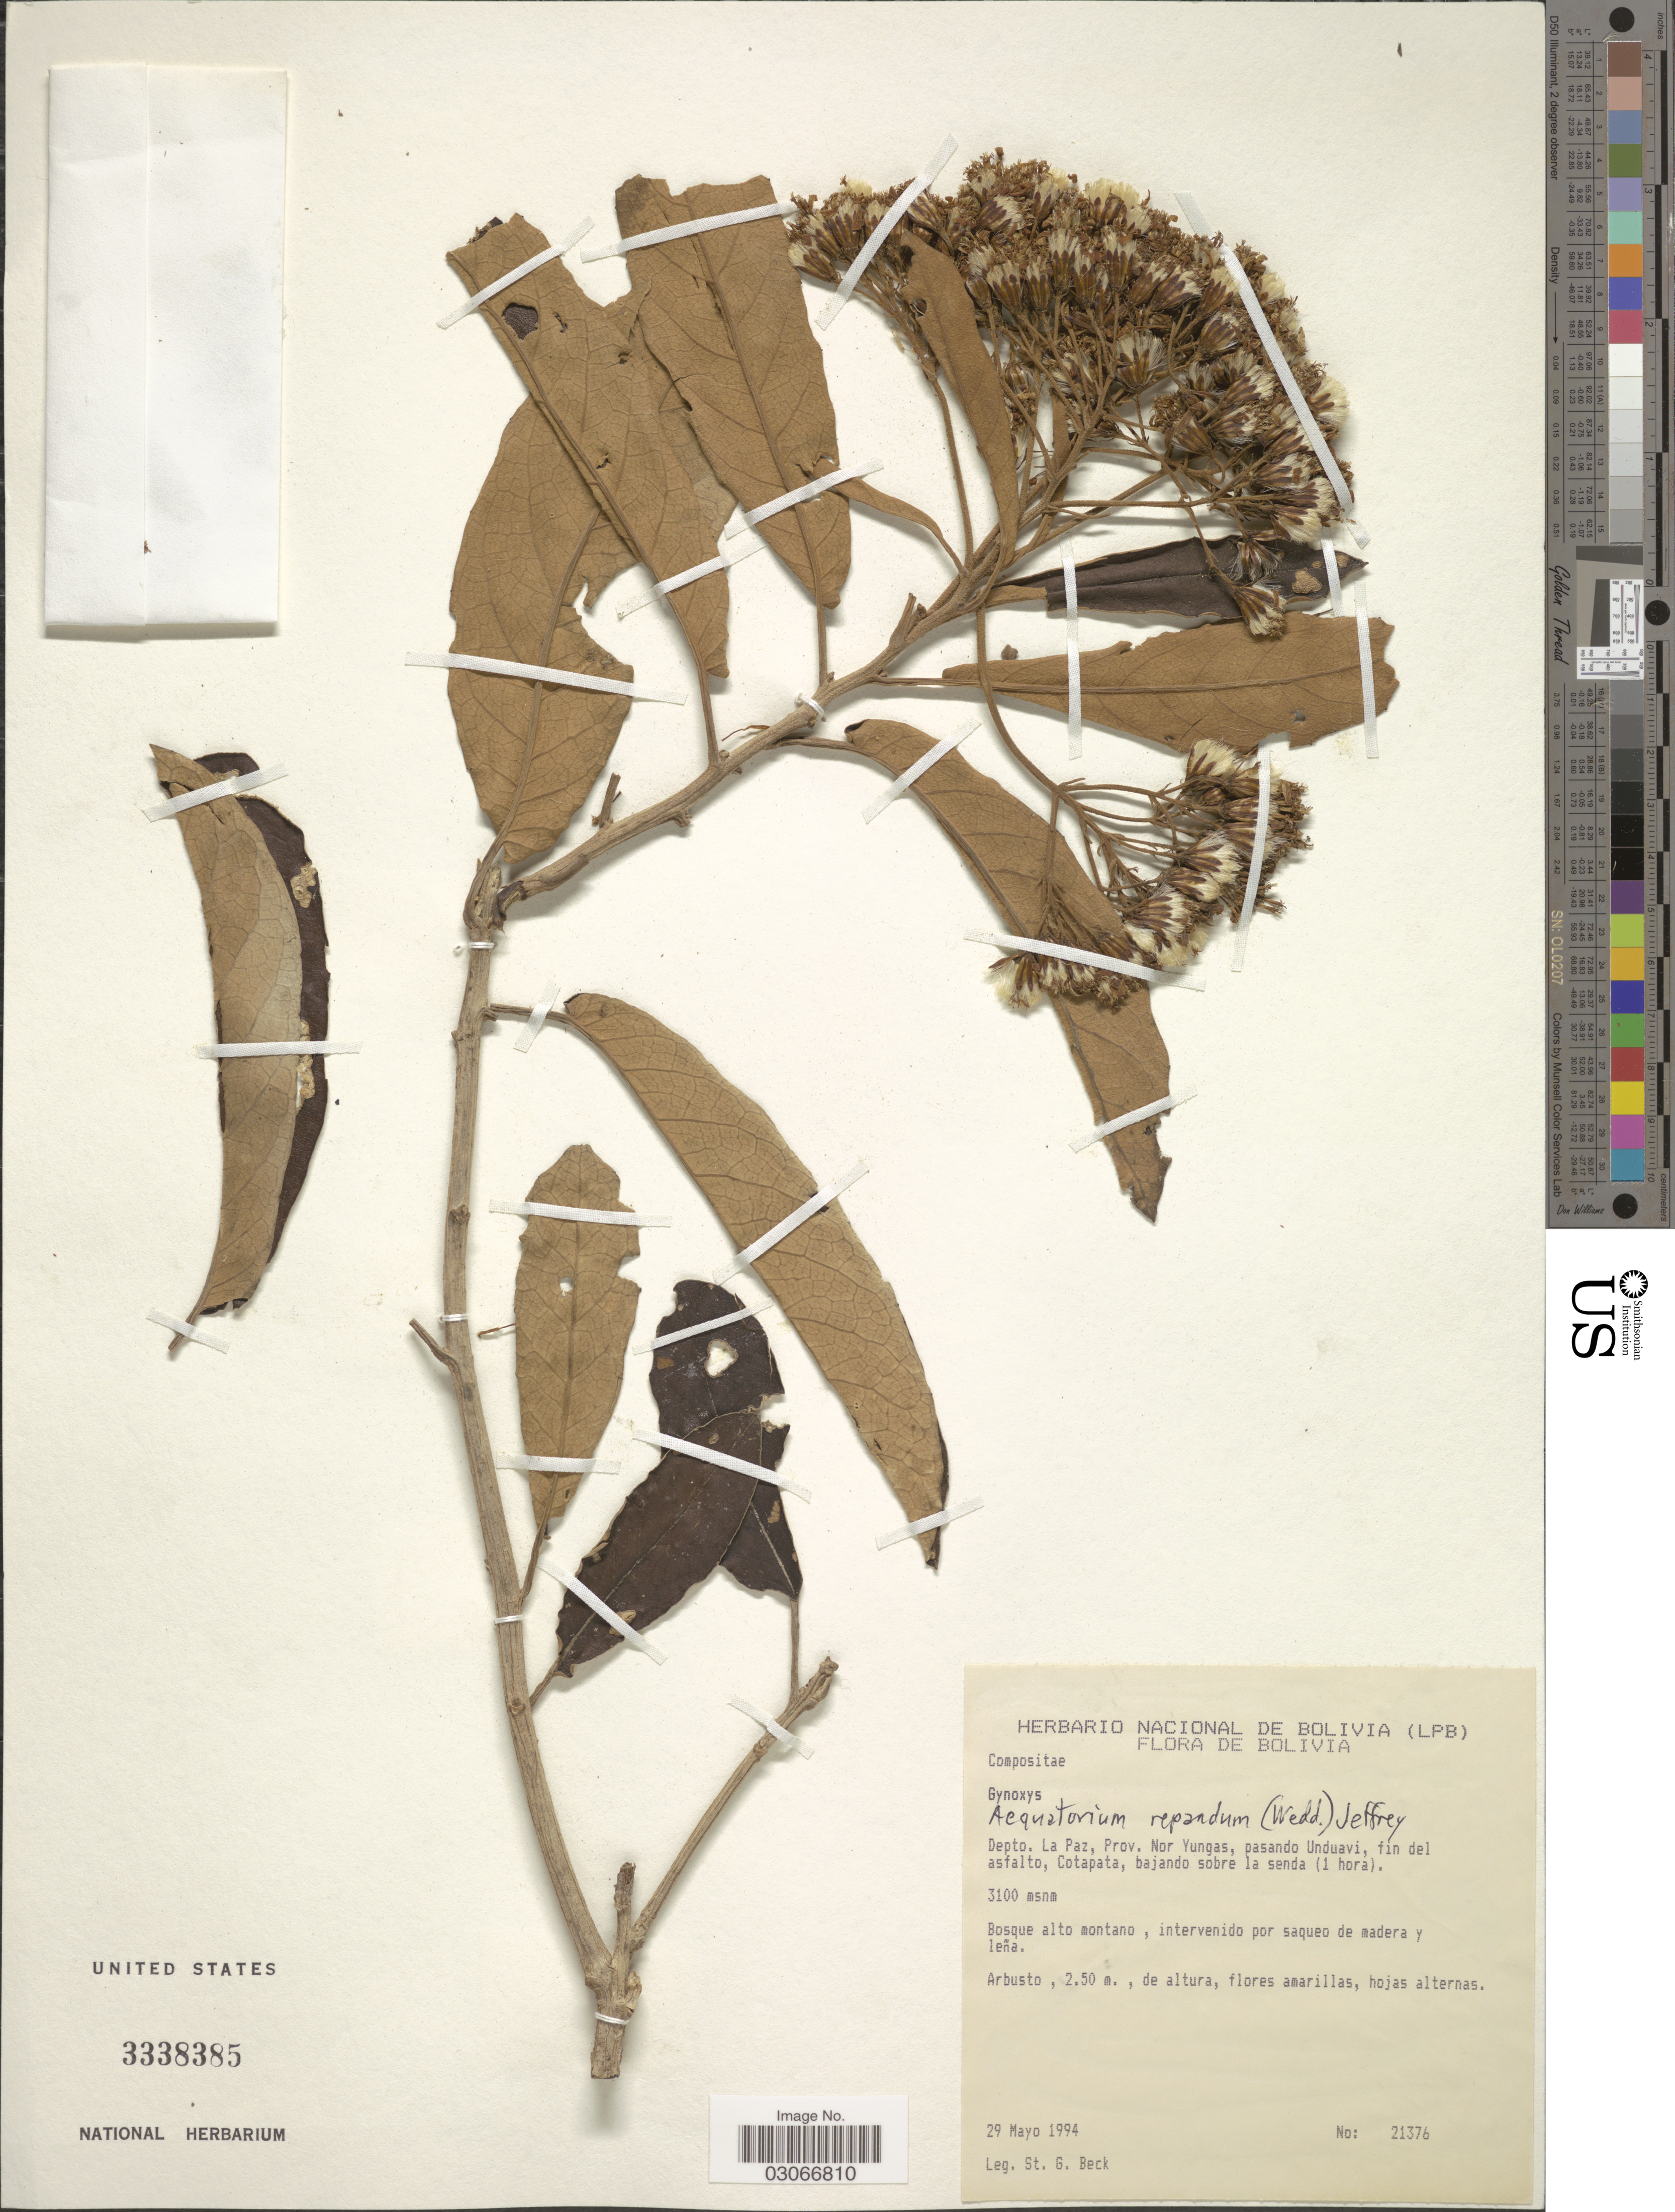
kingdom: Plantae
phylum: Tracheophyta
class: Magnoliopsida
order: Asterales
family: Asteraceae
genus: Nordenstamia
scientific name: Nordenstamia repanda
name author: (Wedd.) Lundin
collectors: S. G. Beck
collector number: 21376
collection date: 1994-05-29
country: Bolivia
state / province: La Paz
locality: Depto. La Paz, Prov. Nor Yungas, pasando Unduavi, fin del asfalto, Cotapata.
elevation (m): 3100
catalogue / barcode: US 3338385